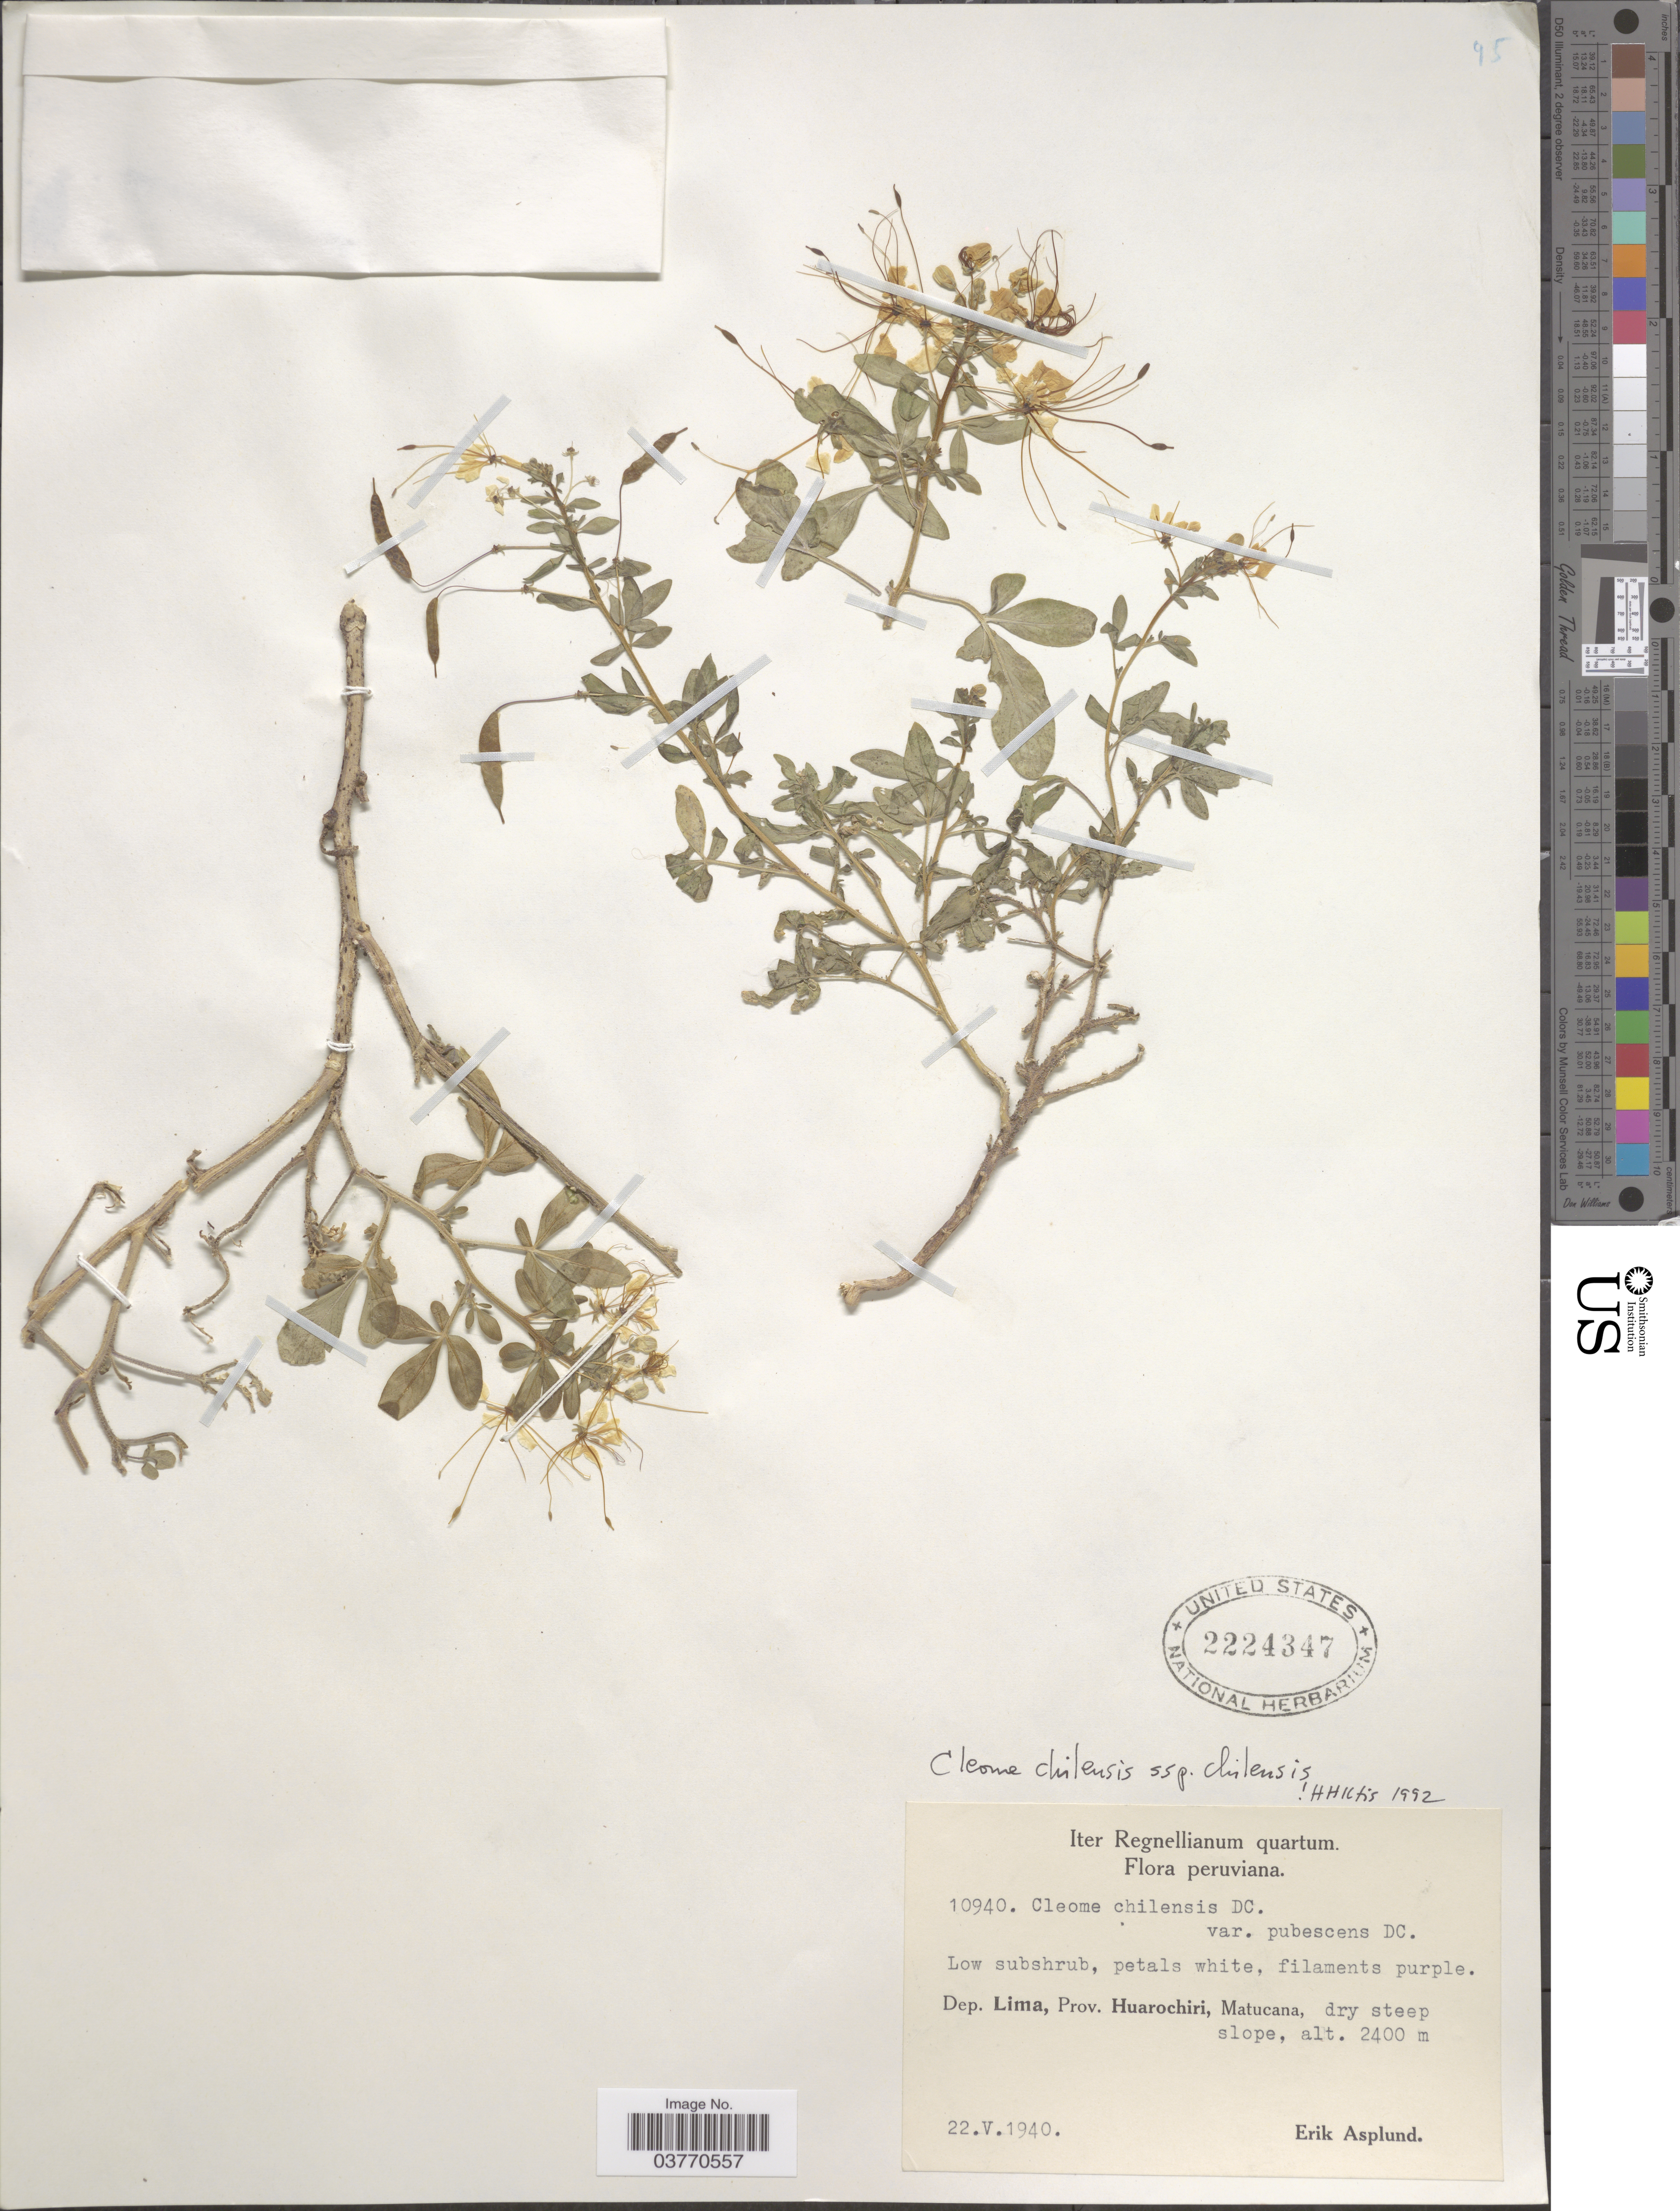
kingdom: Plantae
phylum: Tracheophyta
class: Magnoliopsida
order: Brassicales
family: Cleomaceae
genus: Andinocleome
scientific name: Andinocleome chilensis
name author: (DC.) Iltis ex E.M. McGinty & Roalson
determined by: Strong, M. T., (US), Smithsonian Institution - National Museum of Natural History (UNITED STATES)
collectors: E. Asplund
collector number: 10940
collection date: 1940-05-22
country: Peru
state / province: Lima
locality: Dep. Lima, Huarochiri, Matucana.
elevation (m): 2400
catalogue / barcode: US 2224347